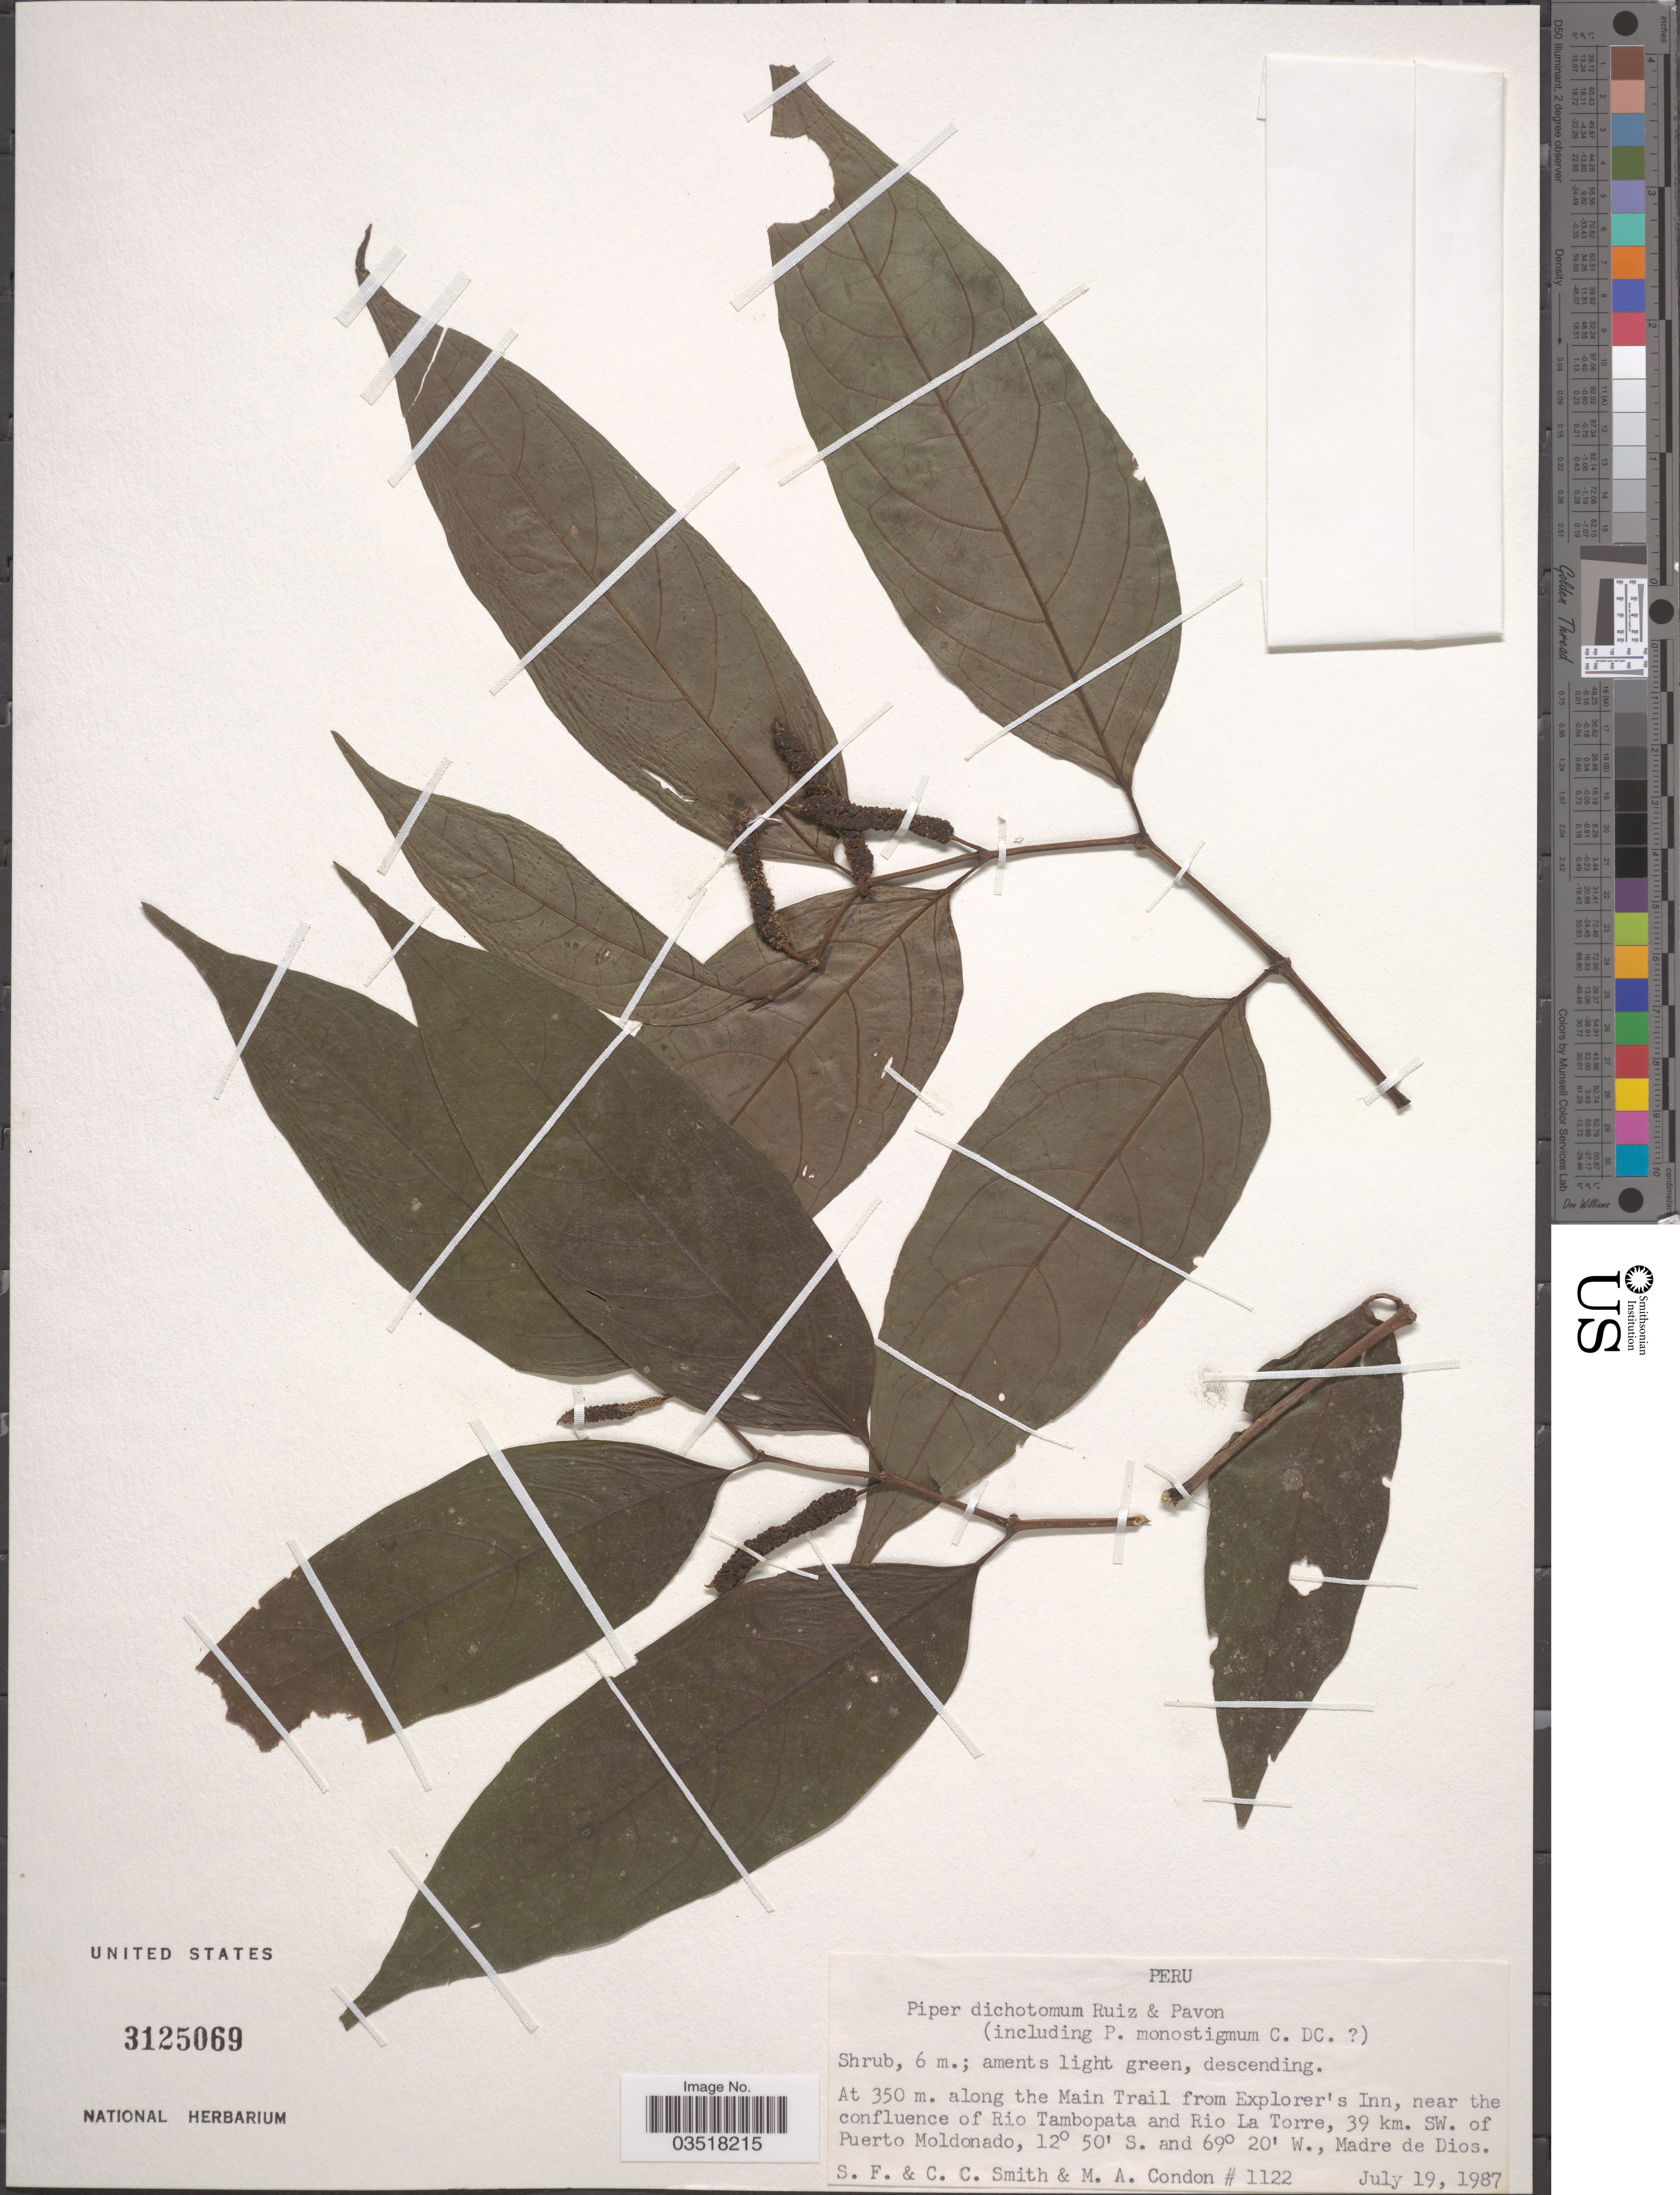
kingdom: Plantae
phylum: Tracheophyta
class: Magnoliopsida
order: Piperales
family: Piperaceae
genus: Piper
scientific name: Piper dichotomum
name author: Ruiz & Pav.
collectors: S.F. Smith, C. C. Smith & M. Condon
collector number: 1122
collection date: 1987-07-19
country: Peru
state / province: Madre de Dios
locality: Along the Main Trail from Explorer's Inn, near the confluence of Rio Tambopata and Rio La Torre, 39 km. SW. of Puerto Moldonado.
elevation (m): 350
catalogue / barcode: US 3125069